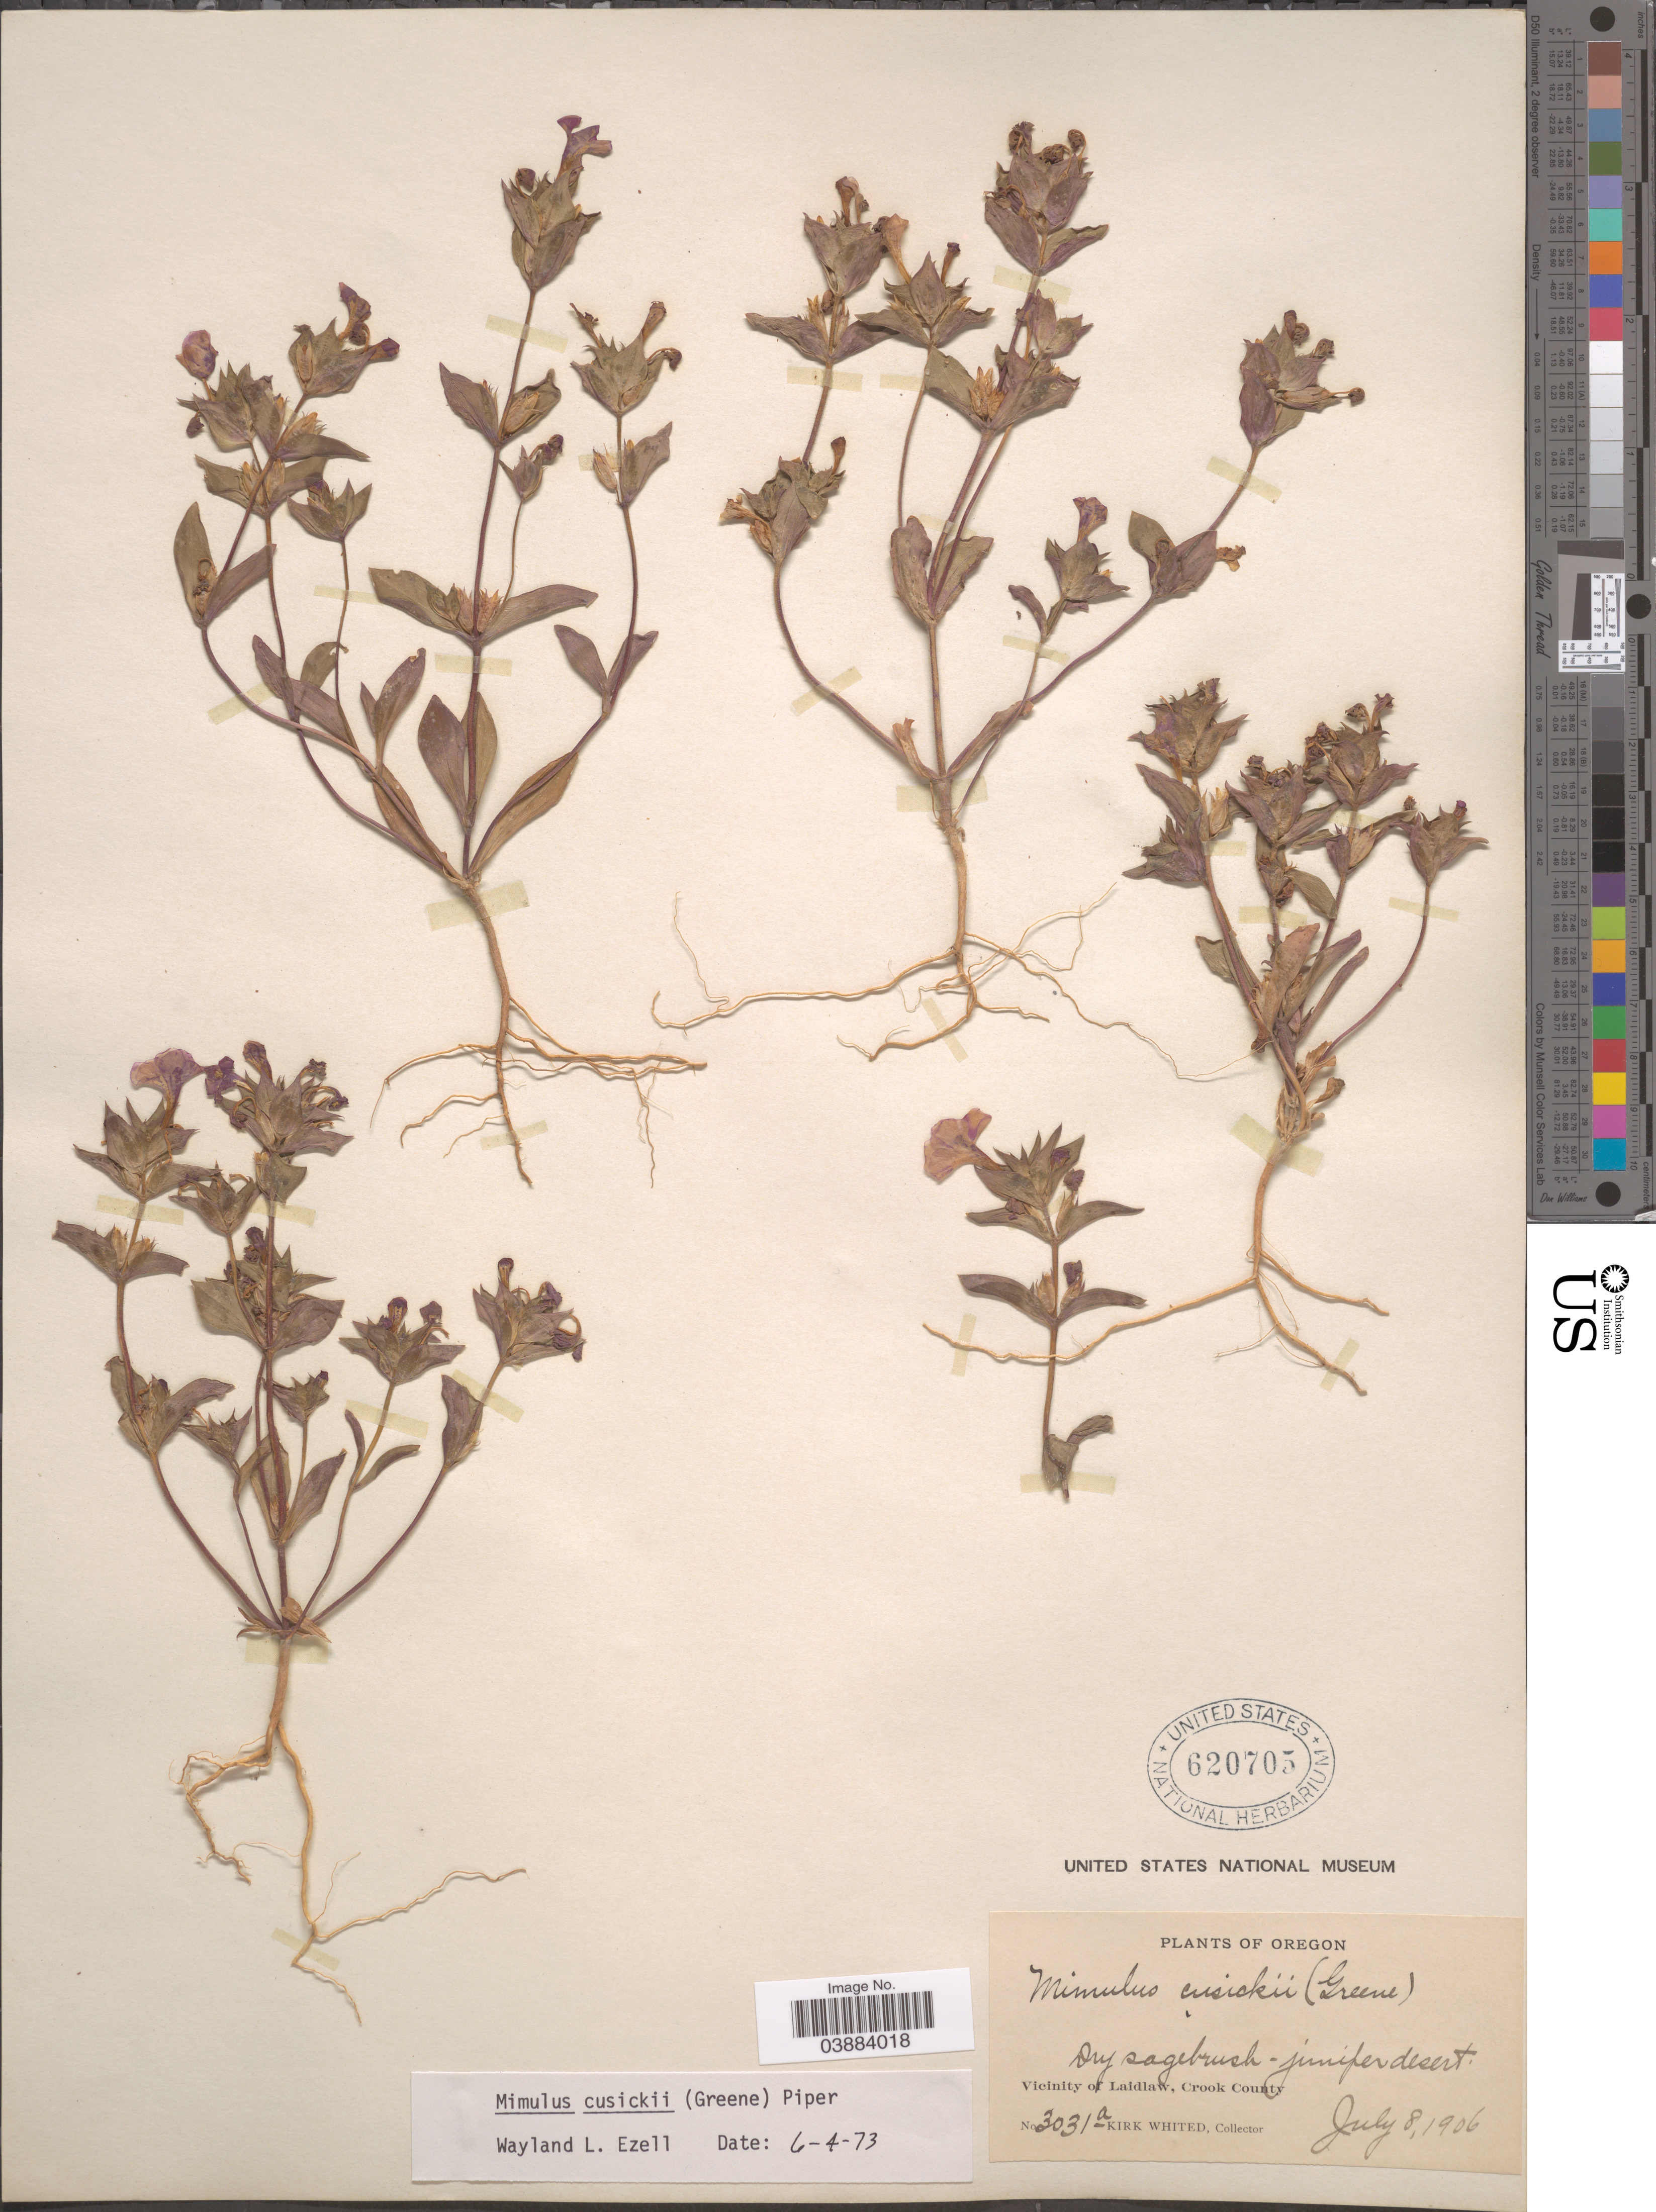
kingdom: Plantae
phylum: Tracheophyta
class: Magnoliopsida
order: Lamiales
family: Phrymaceae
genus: Eunanus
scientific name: Eunanus cusickii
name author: Greene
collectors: K. Whited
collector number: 3031a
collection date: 1906-07-08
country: United States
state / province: Oregon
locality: Vicinity of Laidlaw, Crook County.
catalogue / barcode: US 620705